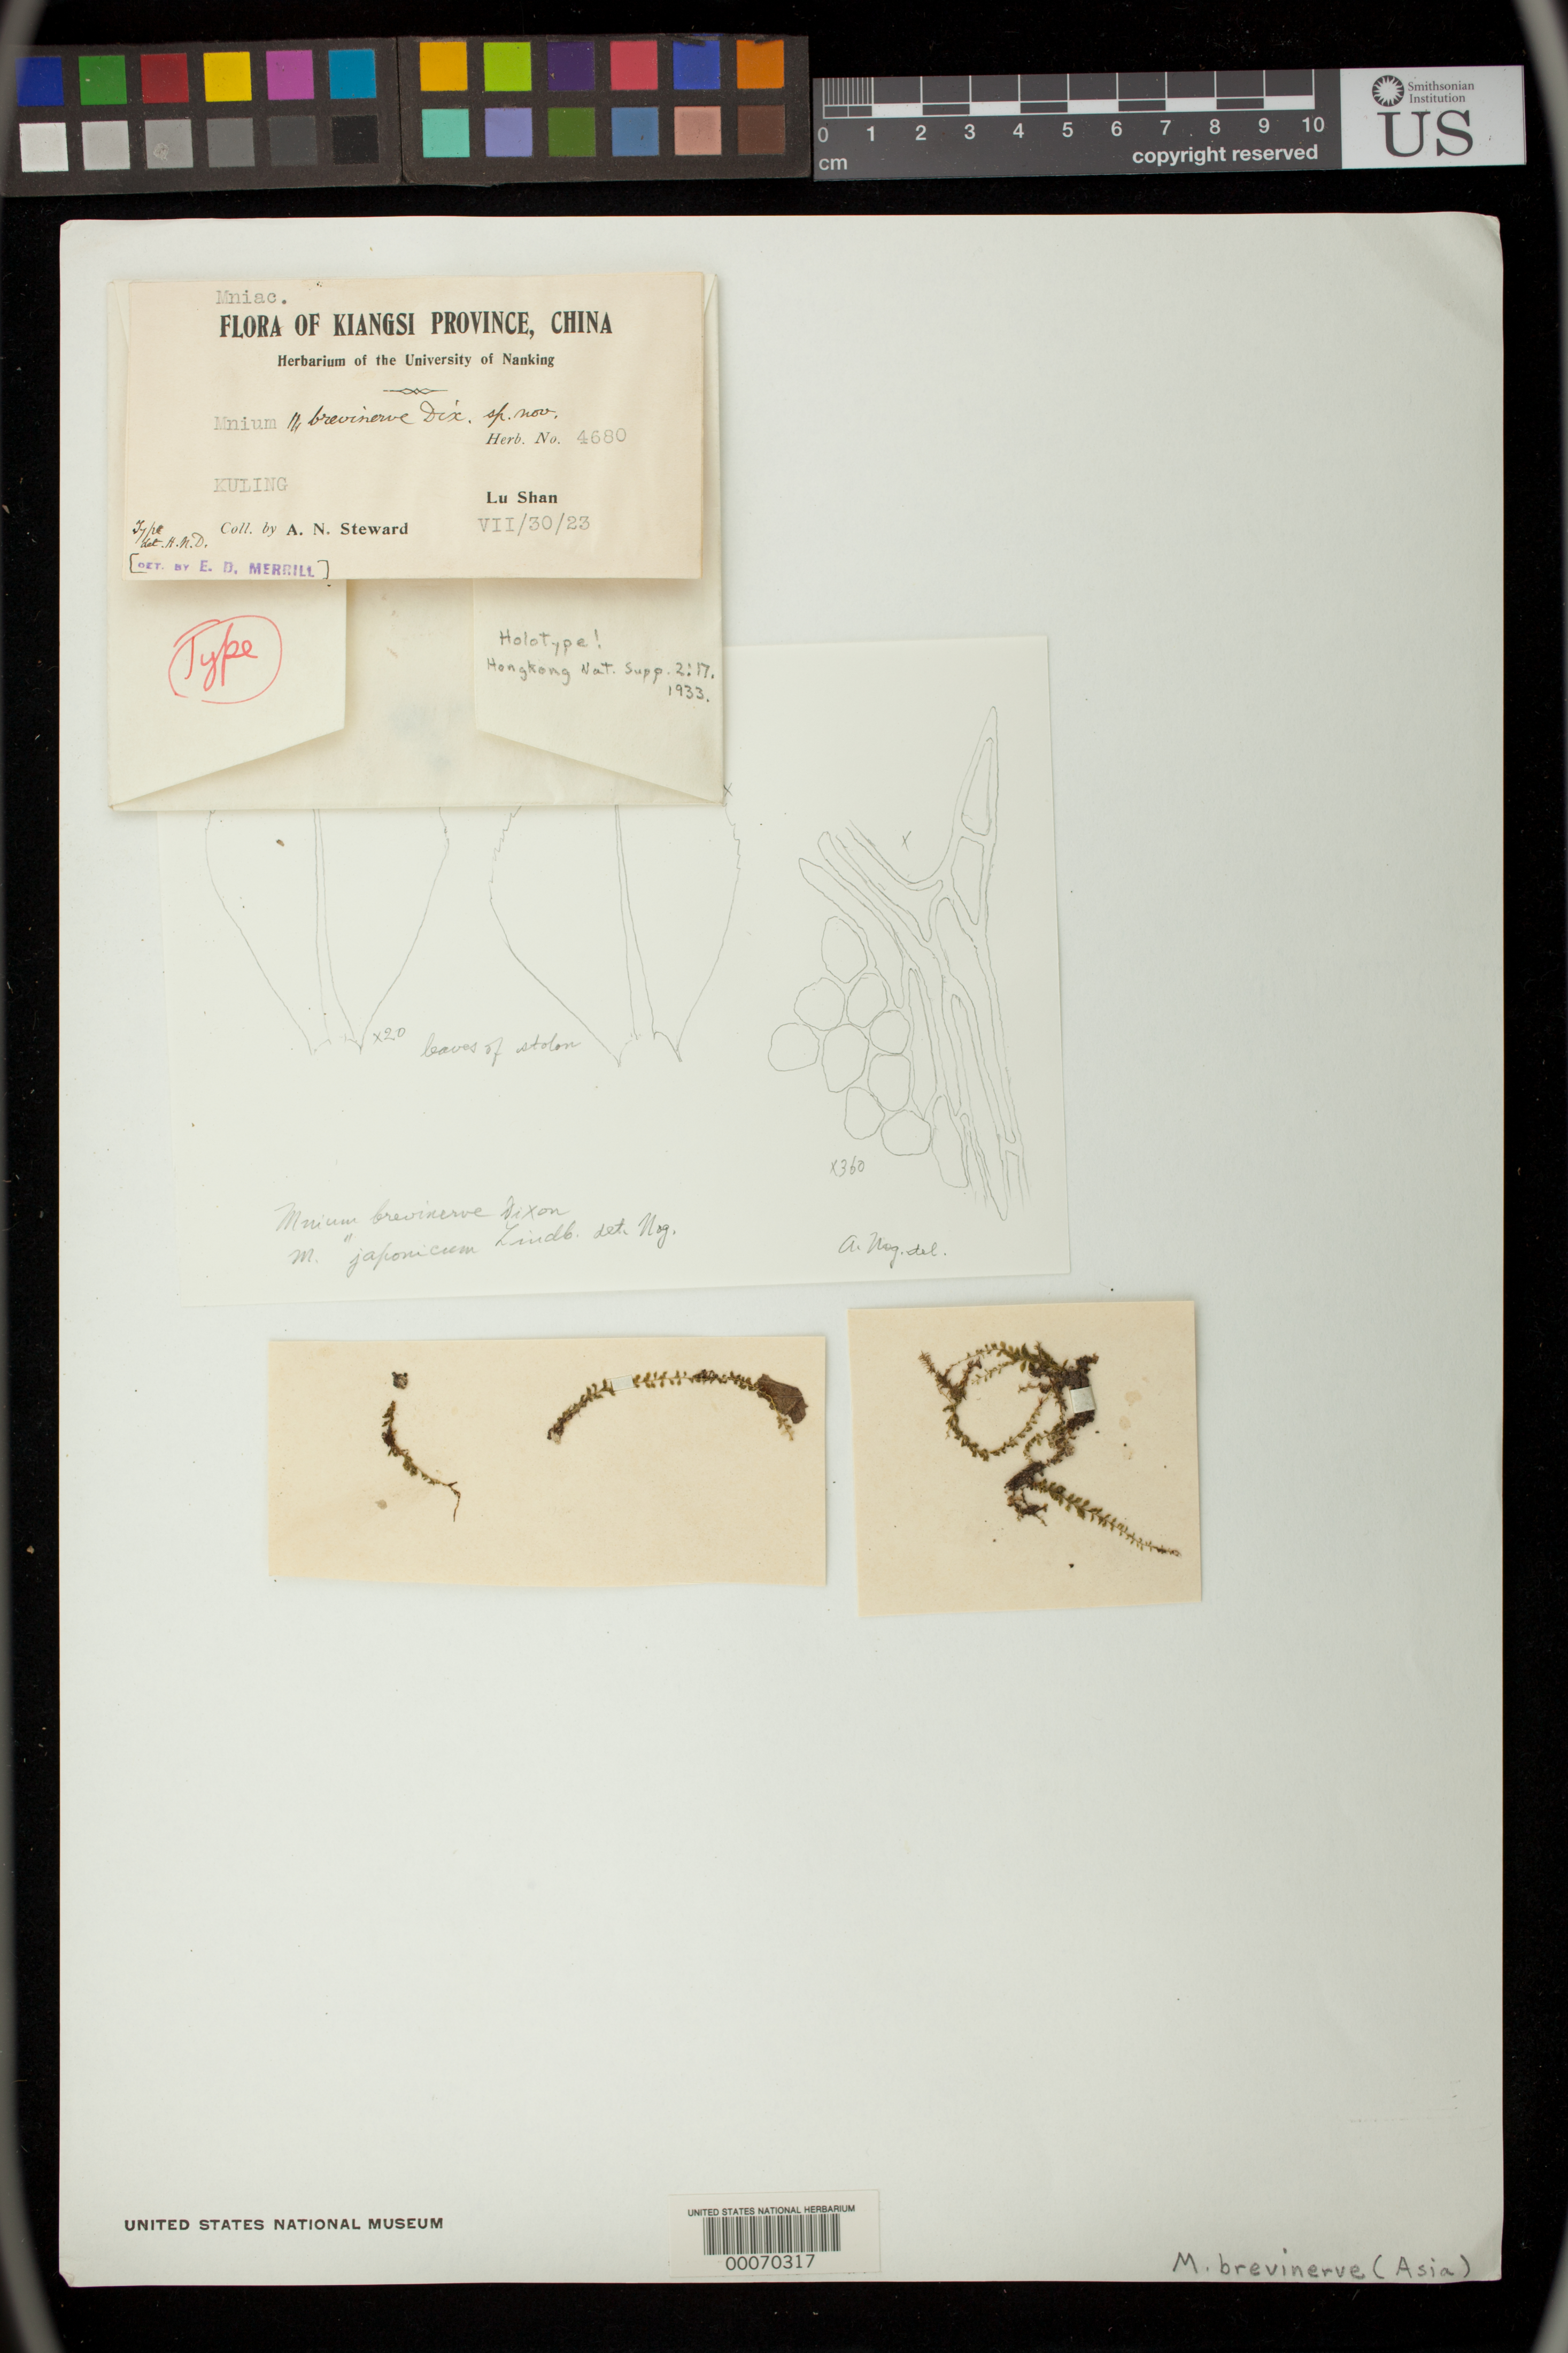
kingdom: Plantae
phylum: Bryophyta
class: Bryopsida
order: Bryales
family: Mniaceae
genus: Mnium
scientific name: Mnium brevinerve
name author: Dixon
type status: Holotype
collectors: A. N. Steward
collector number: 4680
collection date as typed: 30 Jul 1933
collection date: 1933-07-30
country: China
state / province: Jiangxi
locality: Kuling.